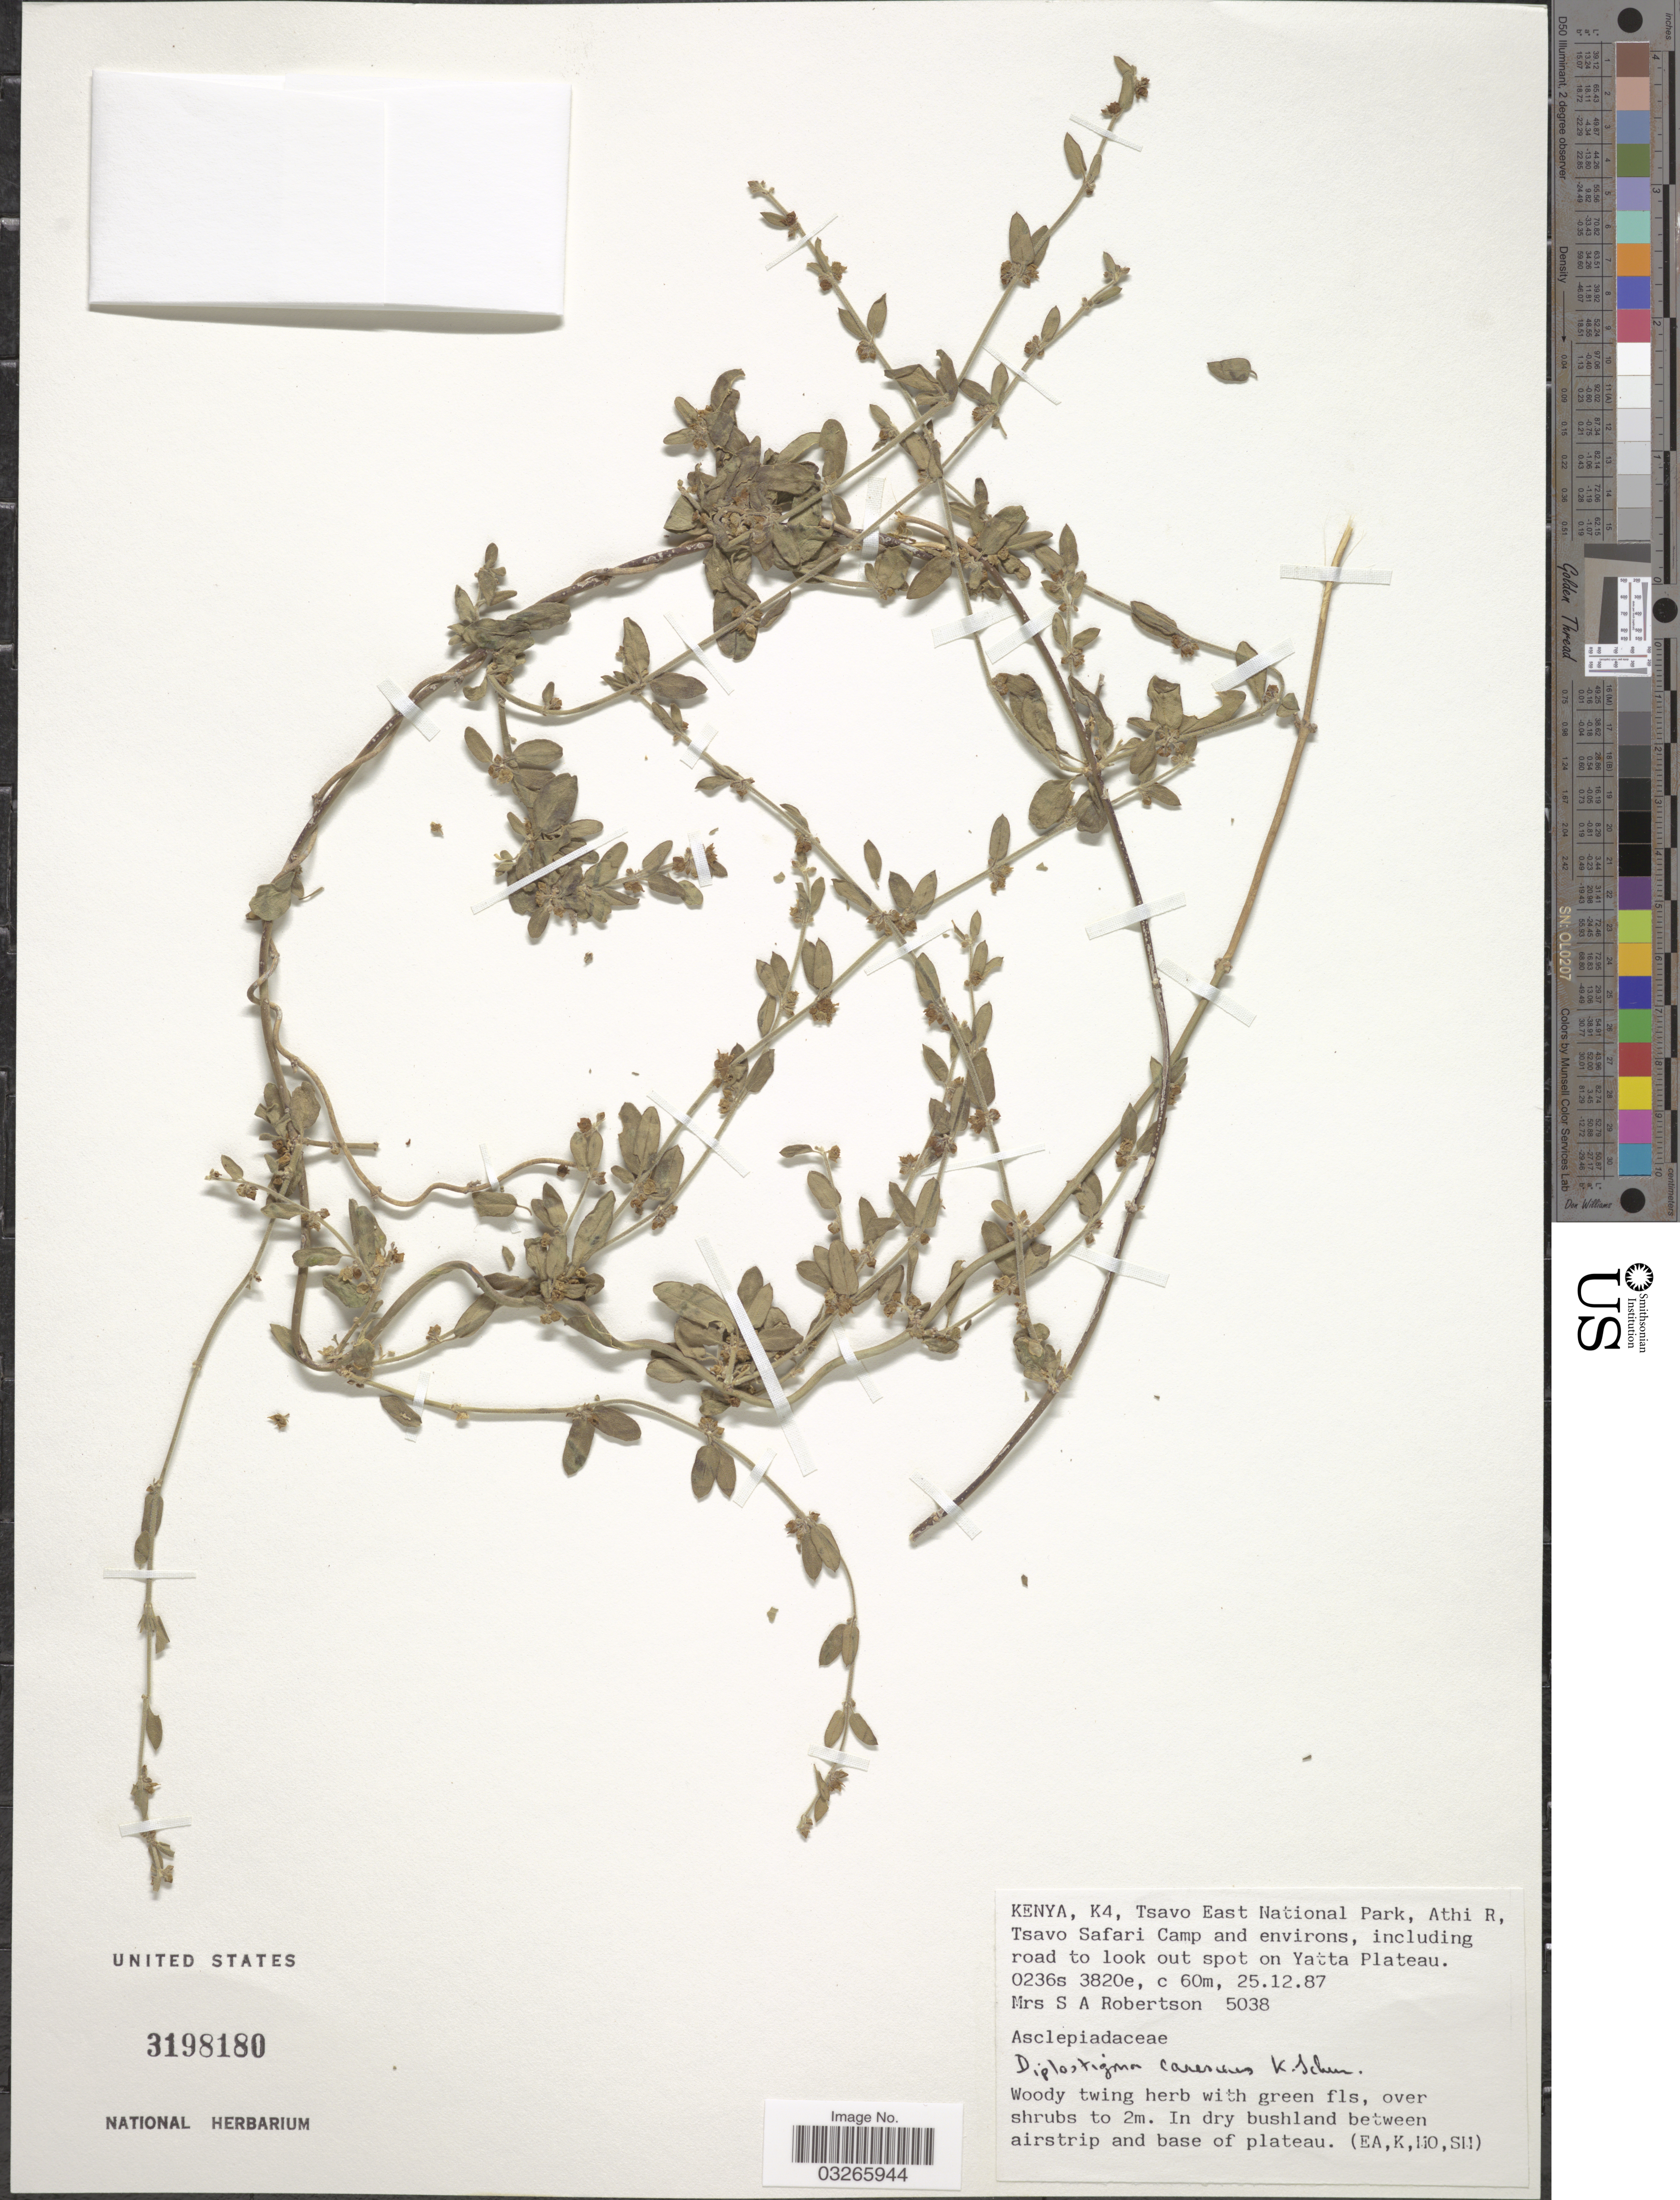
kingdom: Plantae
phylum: Tracheophyta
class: Magnoliopsida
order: Gentianales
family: Apocynaceae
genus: Diplostigma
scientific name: Diplostigma canescens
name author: K. Schum.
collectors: S. Robertson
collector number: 5038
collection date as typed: Transcribed d/m/y: 25/12/87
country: Kenya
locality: K4, Tsavo East National Park, Athi R, Tsavo Safari Camp and environs, inlcuding road to look out spot on Yatta Plateau.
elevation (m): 60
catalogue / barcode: US 3198180